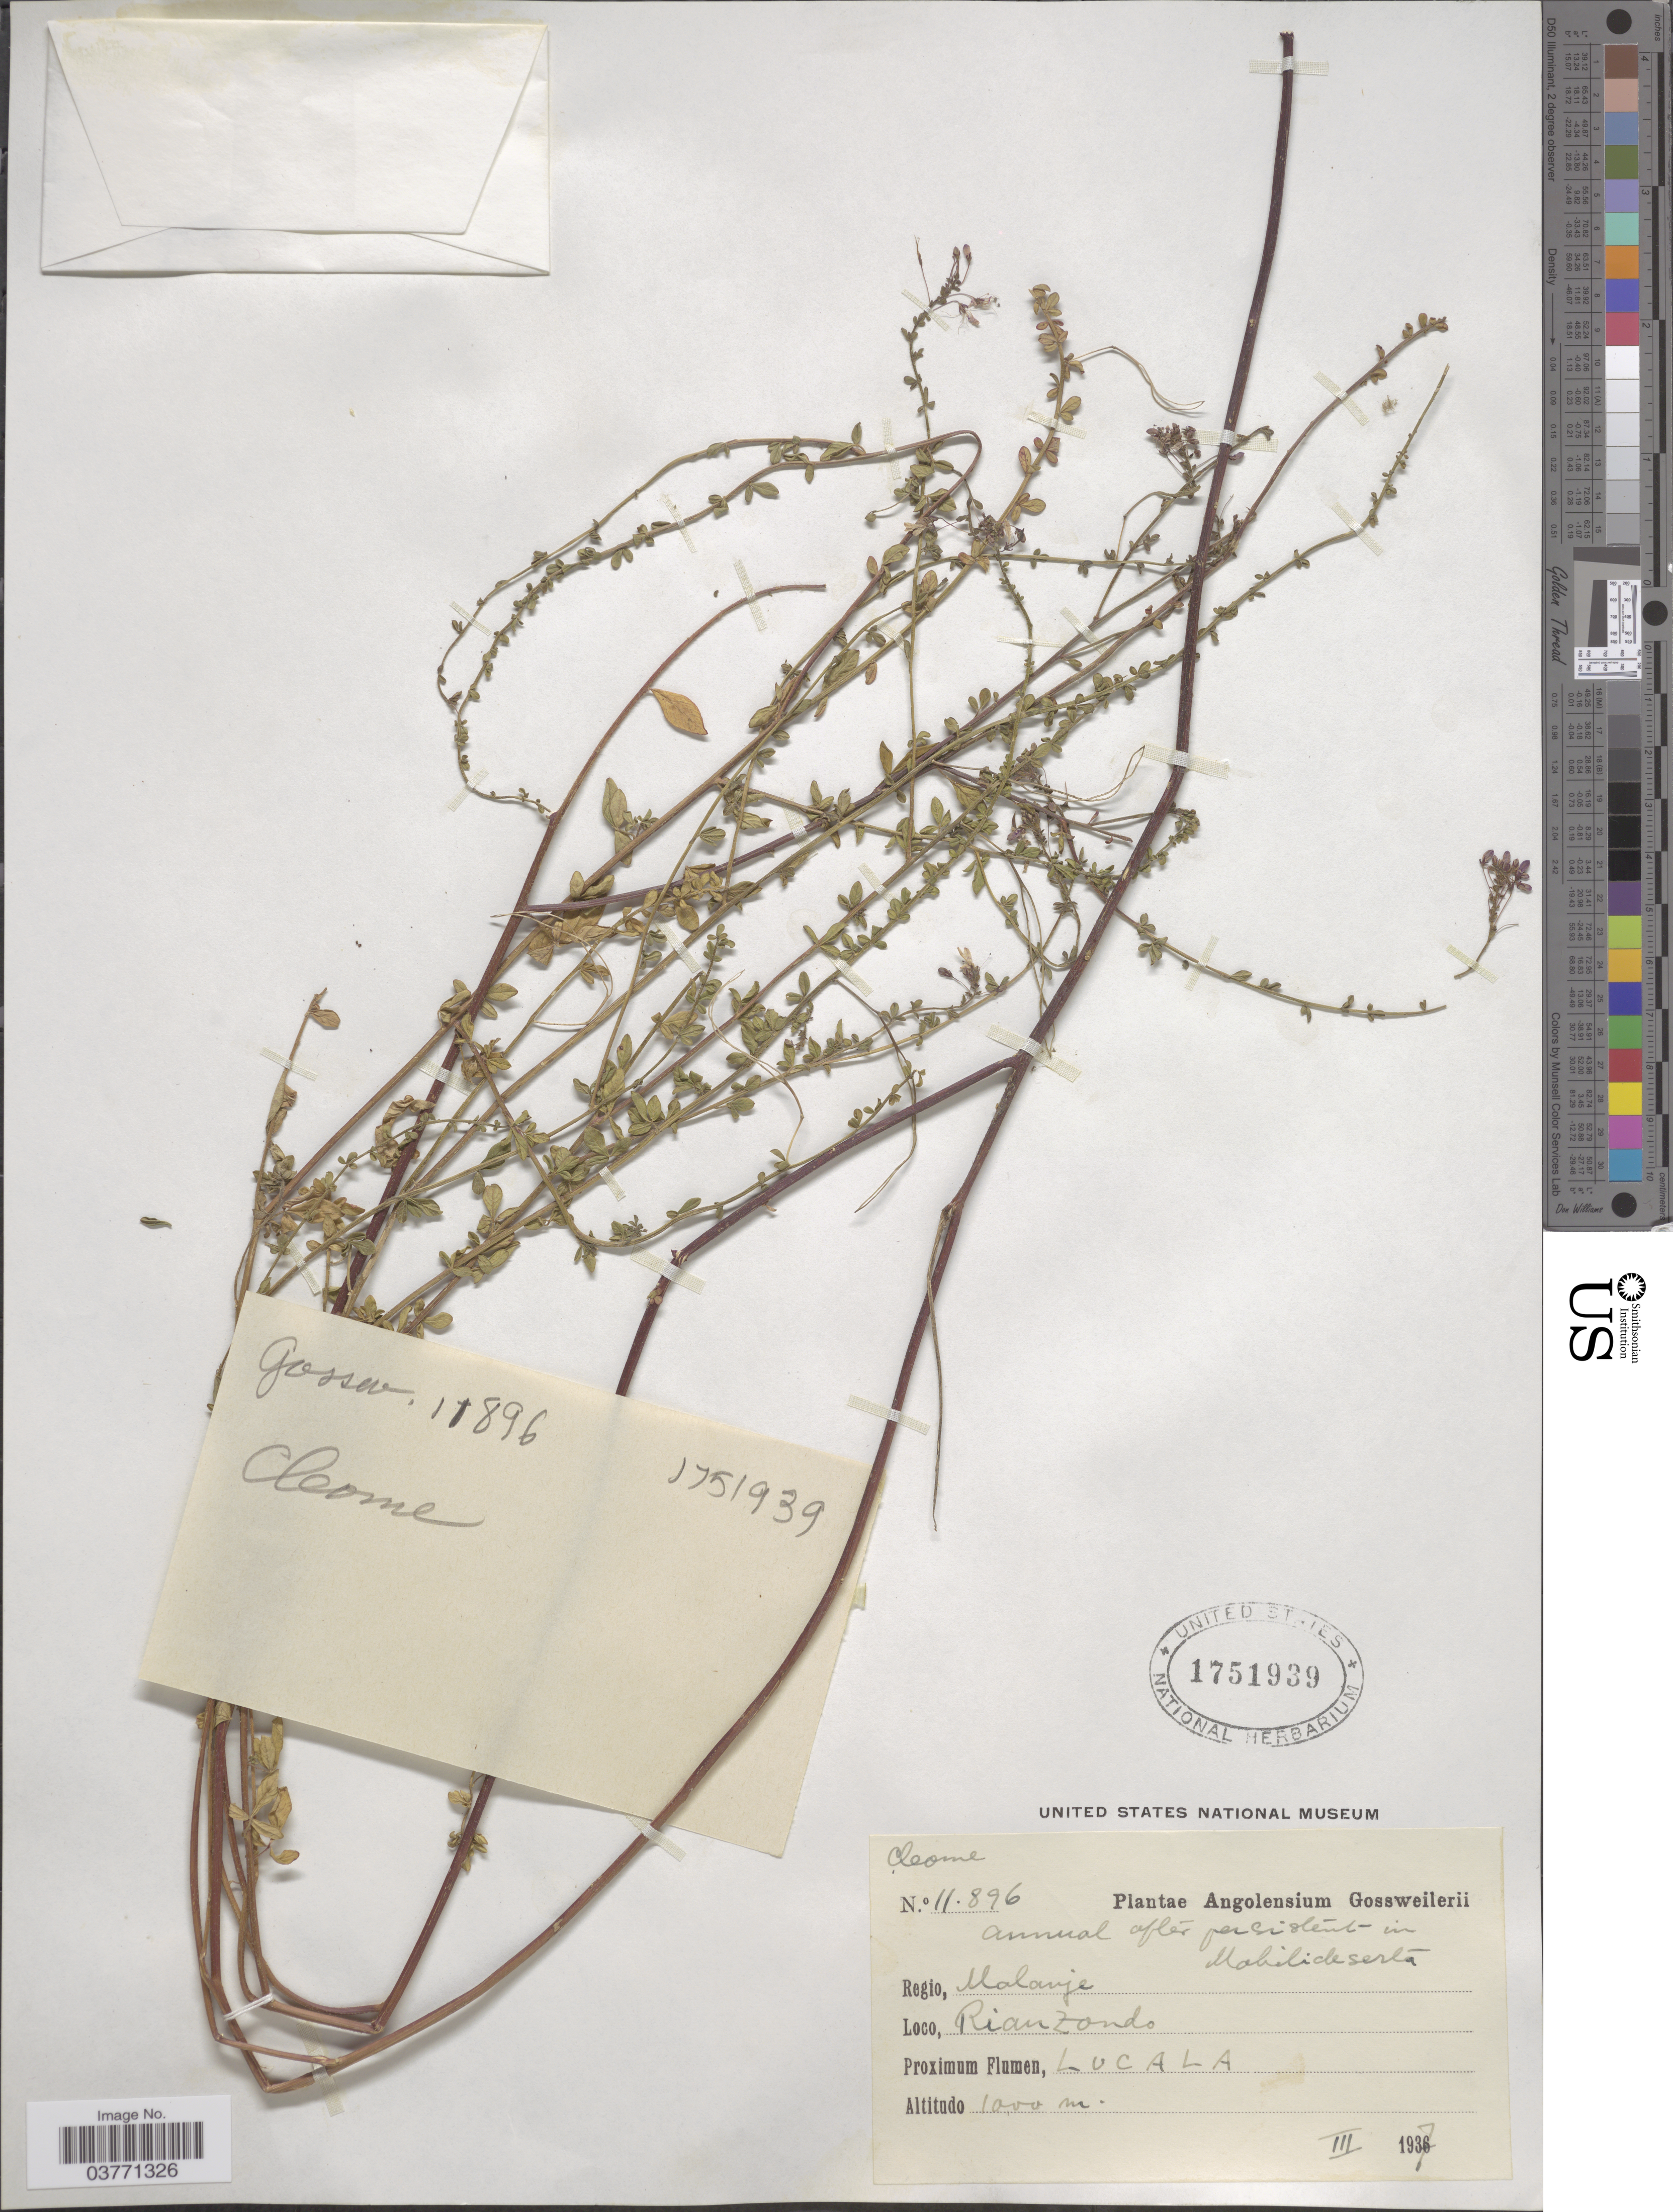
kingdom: Plantae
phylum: Tracheophyta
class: Magnoliopsida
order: Brassicales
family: Cleomaceae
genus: Cleome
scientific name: Cleome sp.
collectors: -. Gossweiler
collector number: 11896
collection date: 1937-03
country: Angola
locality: Regio, Malanje. Rianzondo. Lucala.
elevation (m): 1000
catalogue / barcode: US 1751939